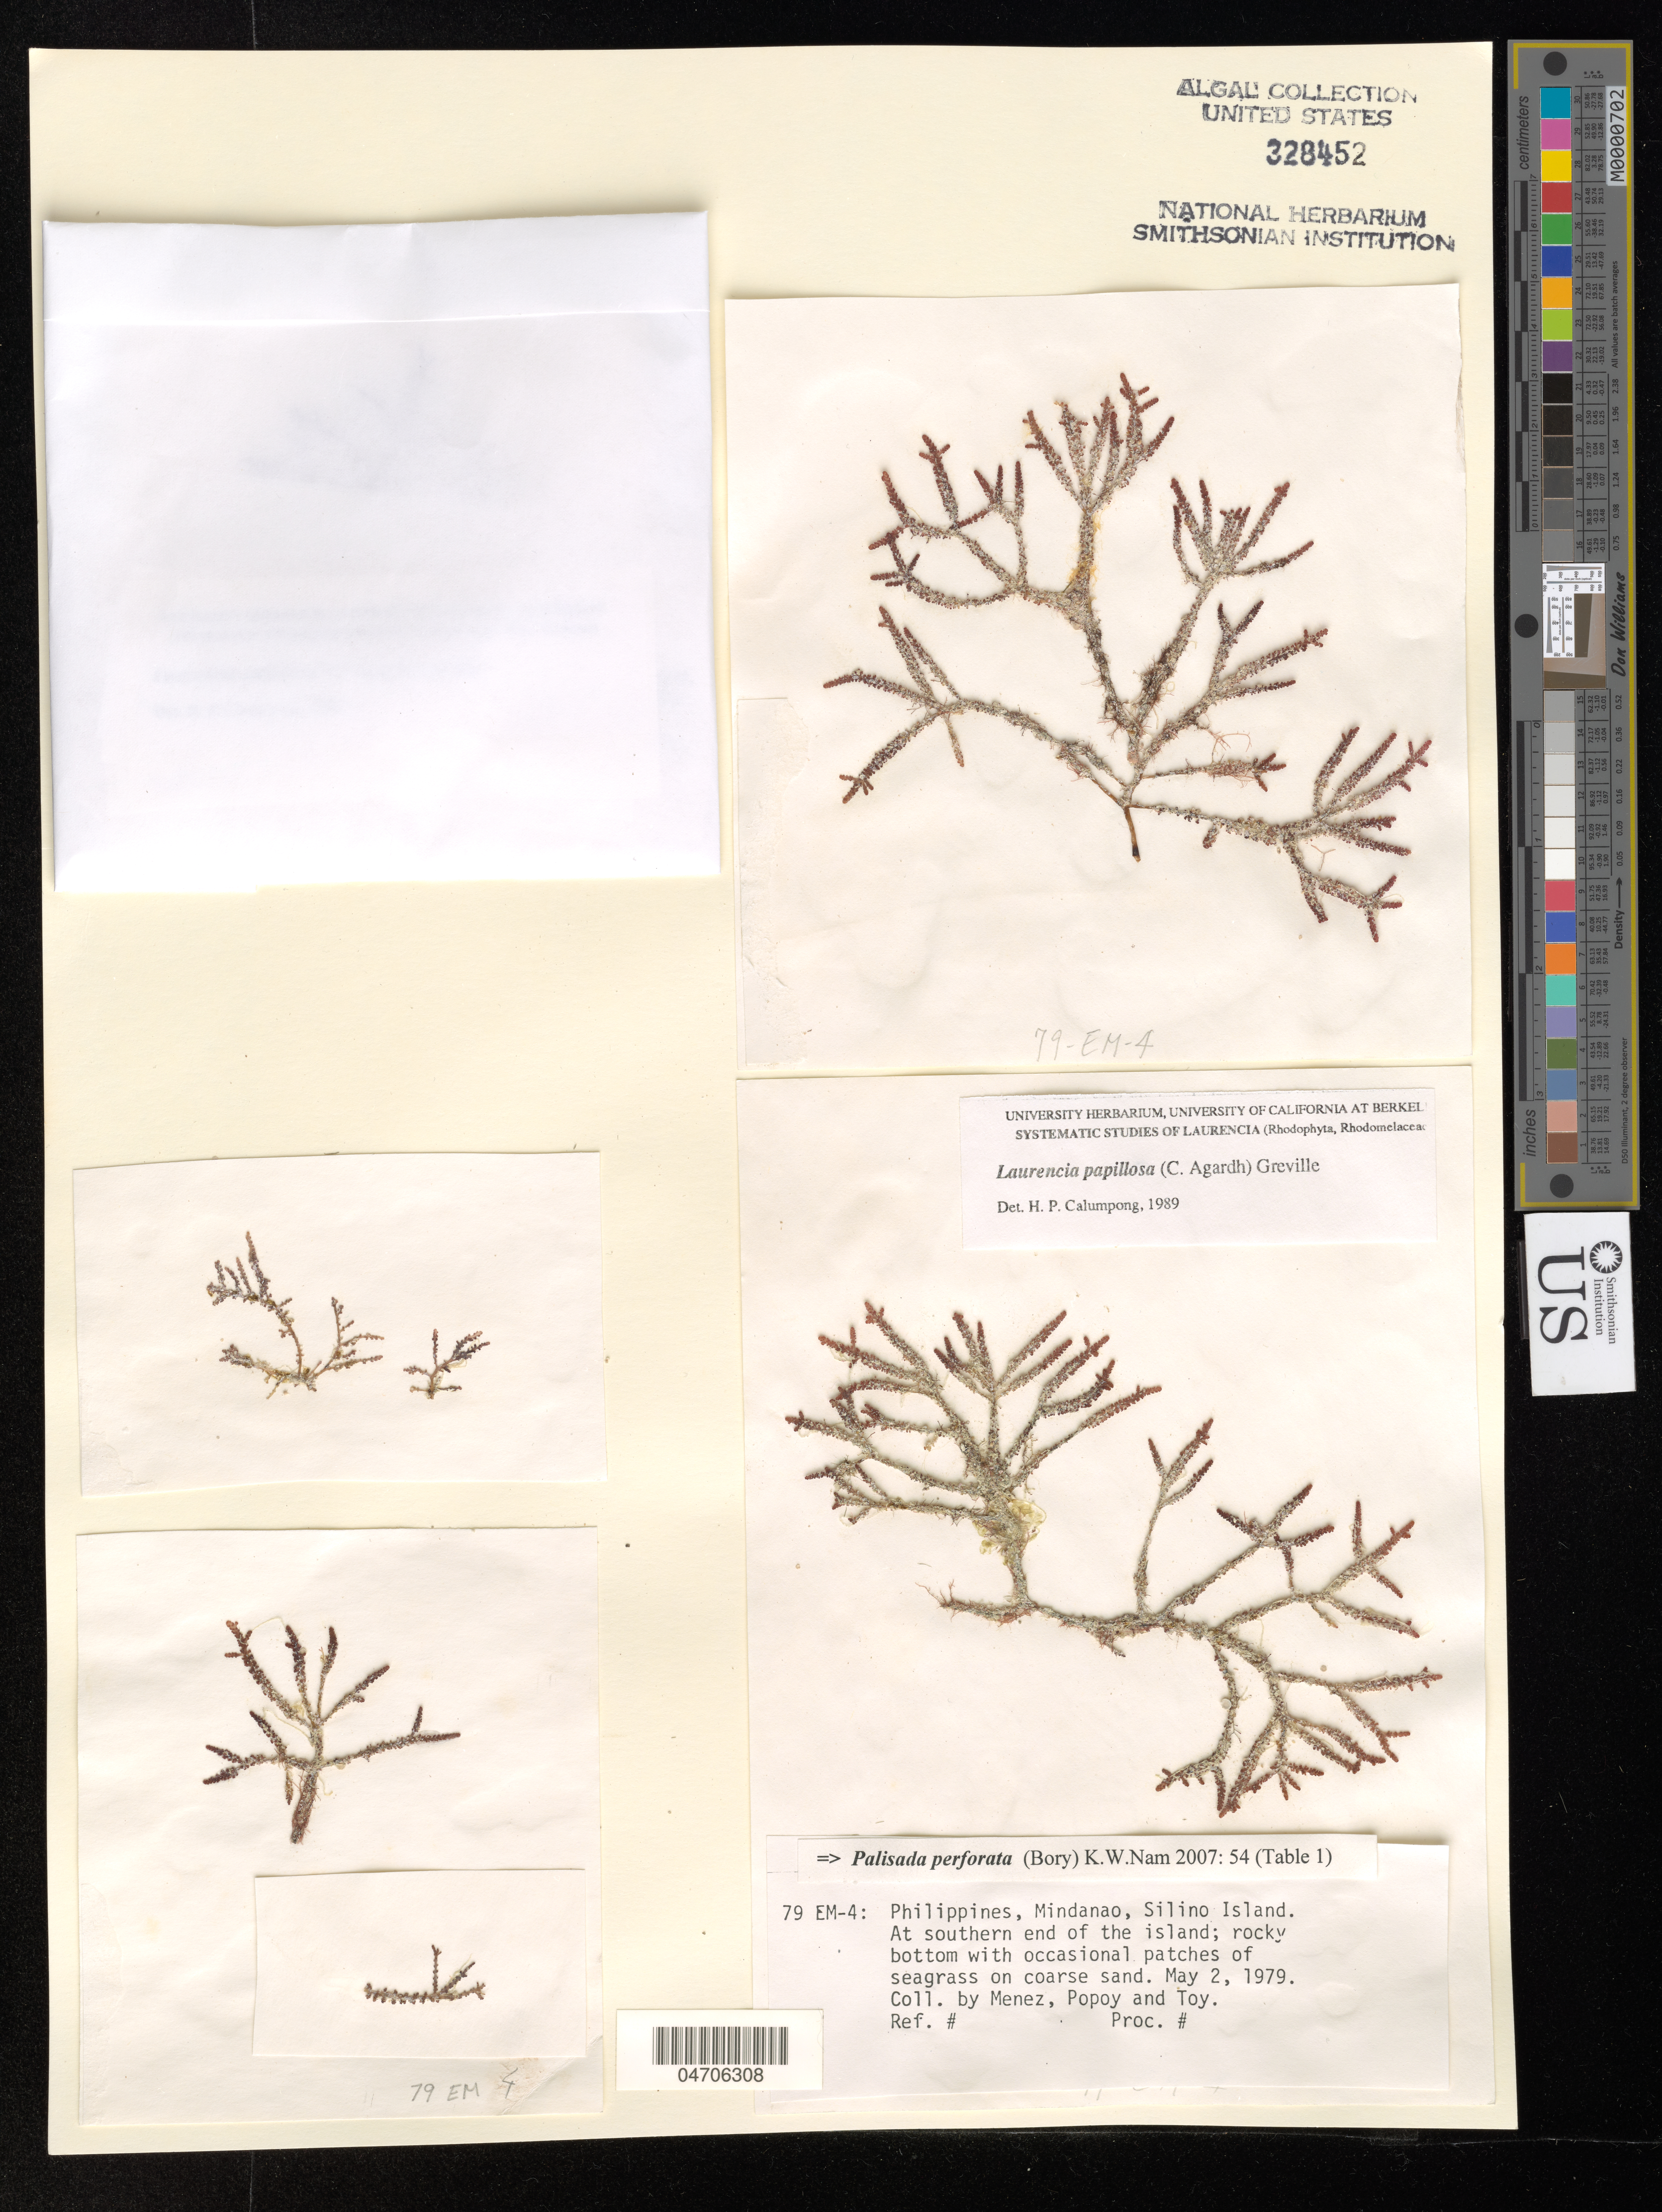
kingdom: Plantae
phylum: Rhodophyta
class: Florideophyceae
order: Ceramiales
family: Rhodomelaceae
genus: Palisada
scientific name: Palisada perforata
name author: (Bory) K.W. Nam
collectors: Menez, Popoy & Toy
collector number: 79 EM-4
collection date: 1979-05-02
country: Philippines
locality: Mindanao, Silino Island. At southern end of the island.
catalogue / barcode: US 328452